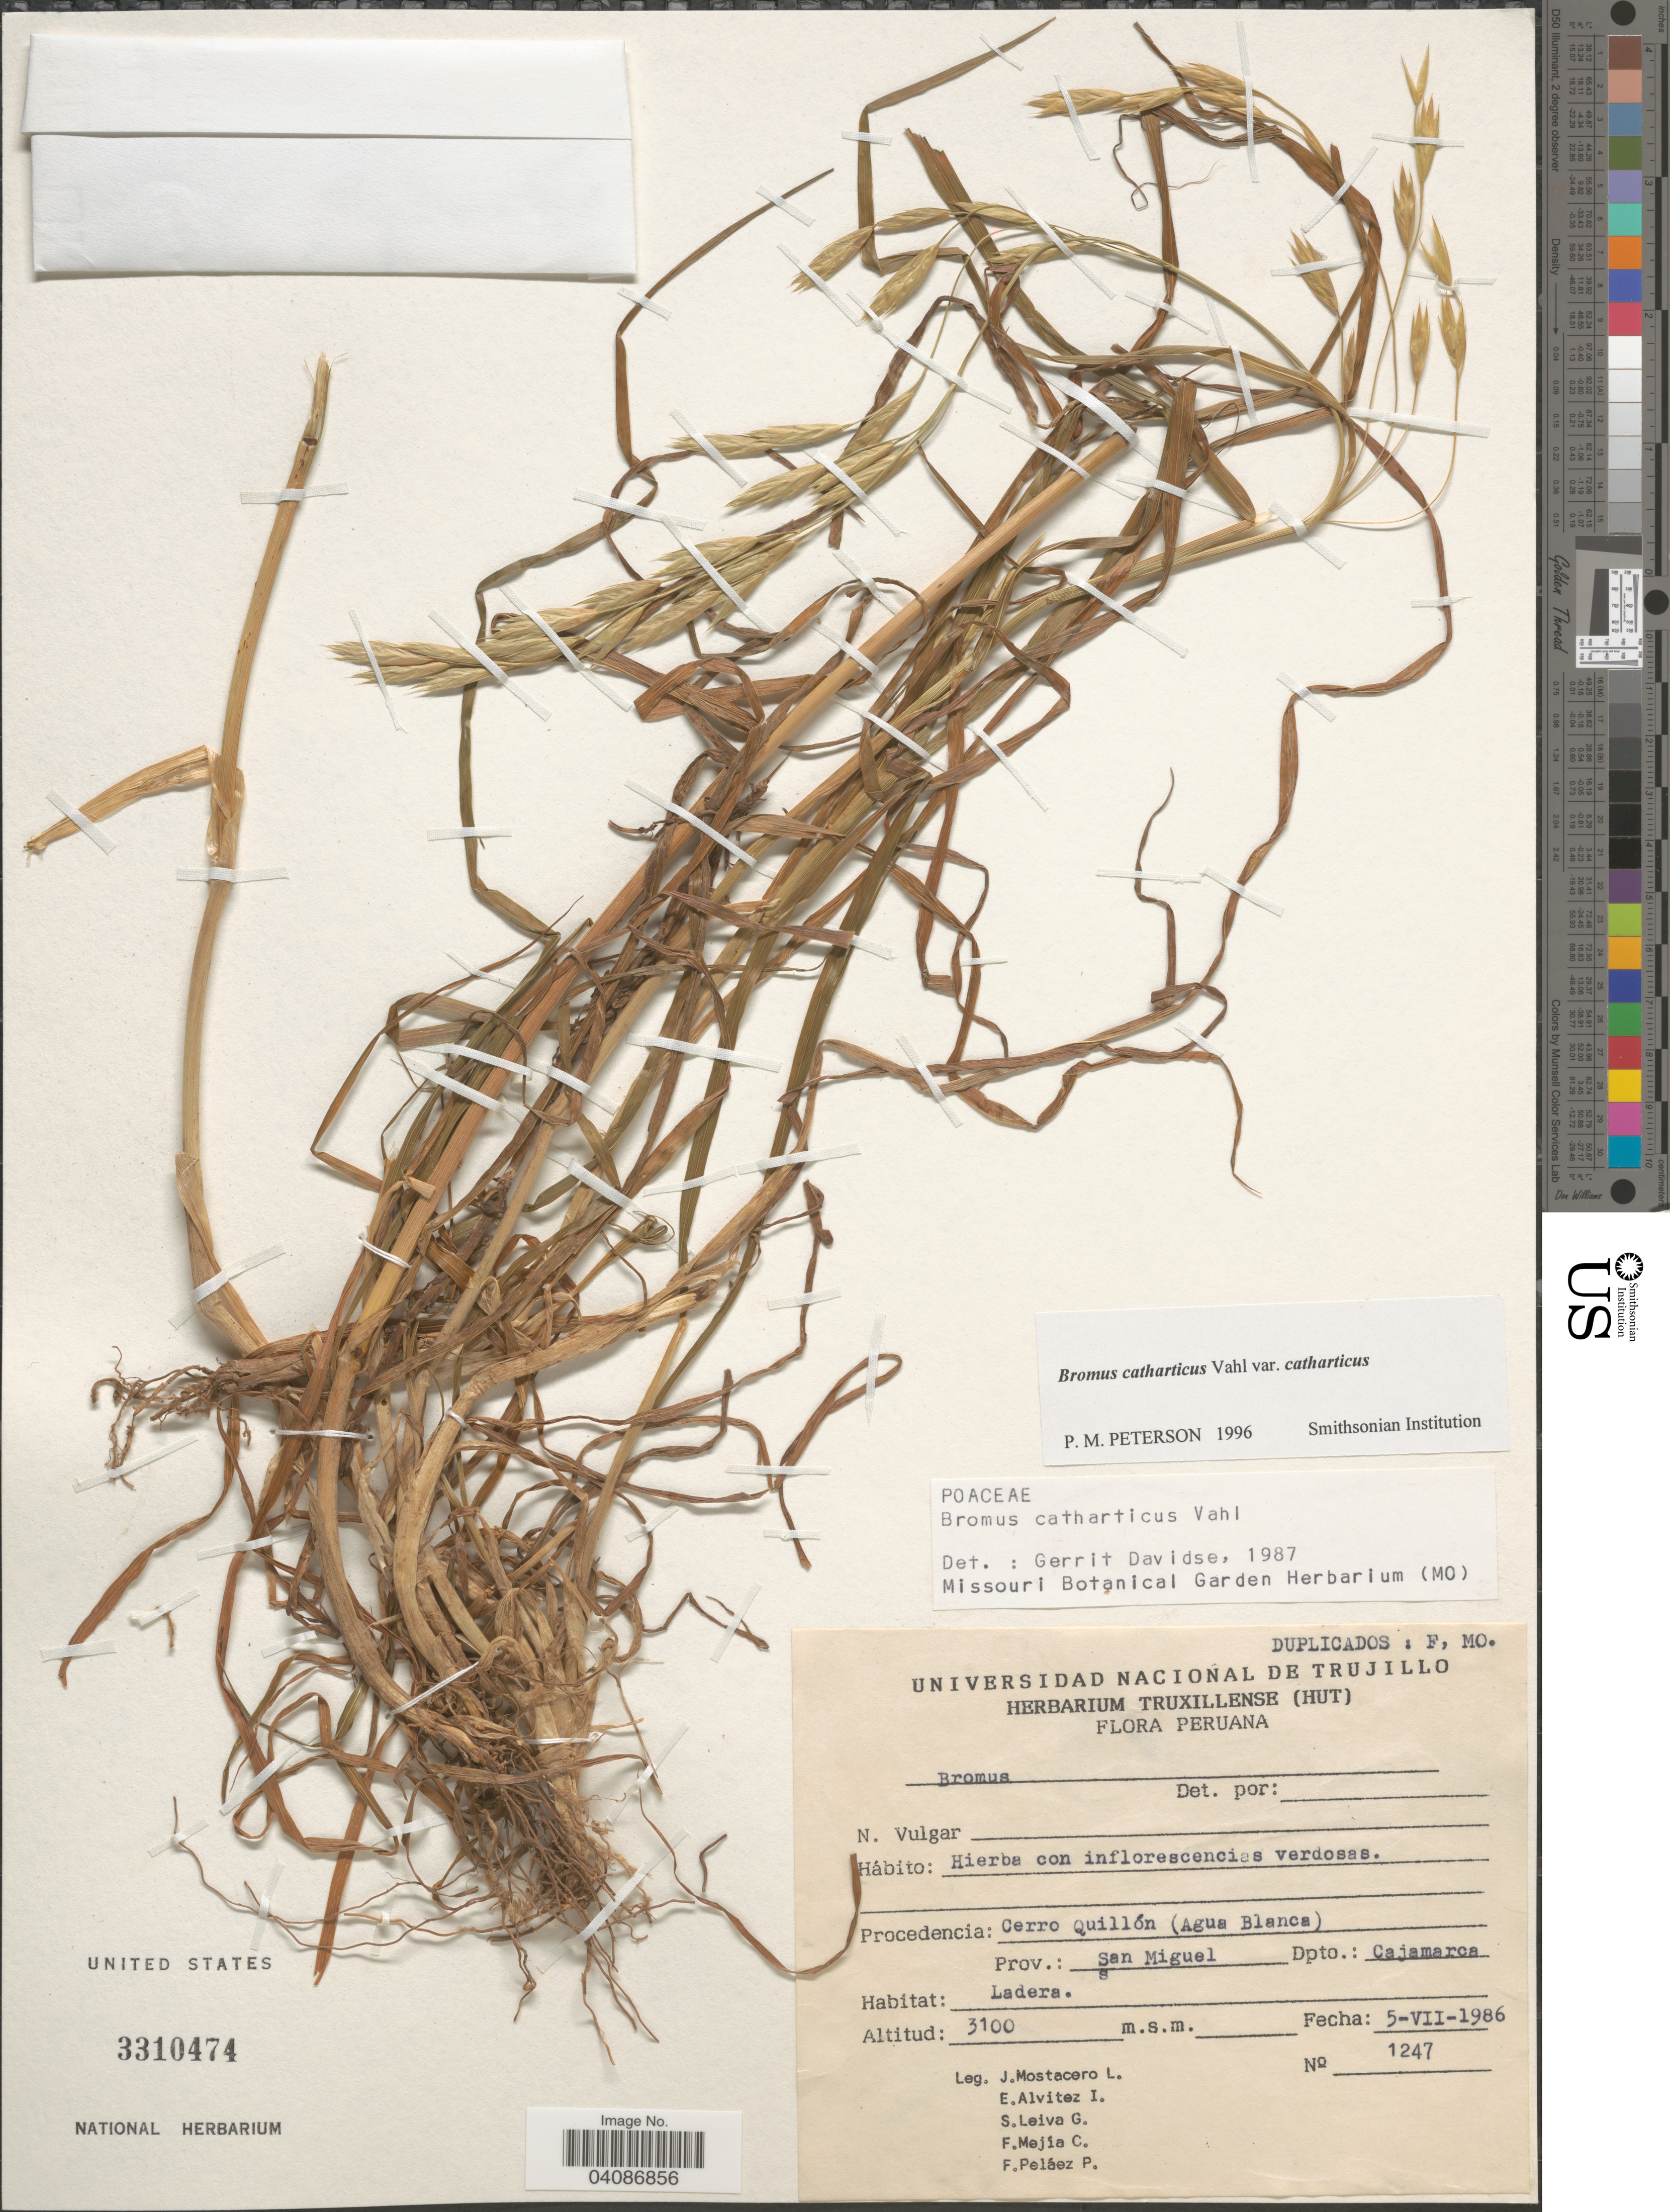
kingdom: Plantae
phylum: Tracheophyta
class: Liliopsida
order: Poales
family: Poaceae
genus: Bromus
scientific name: Bromus catharticus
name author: Vahl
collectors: J. Mostacero L., E. Alvitez I., S. Leiva G., F. Mejia C. & F. Pelaez P.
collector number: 1247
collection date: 1986-07-05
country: Peru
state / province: Cajamarca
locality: Cerro Quillón (Agua Blanca). Prov. San Miguel. Dpto. Cajamarca.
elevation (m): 3100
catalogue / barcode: US 3310474